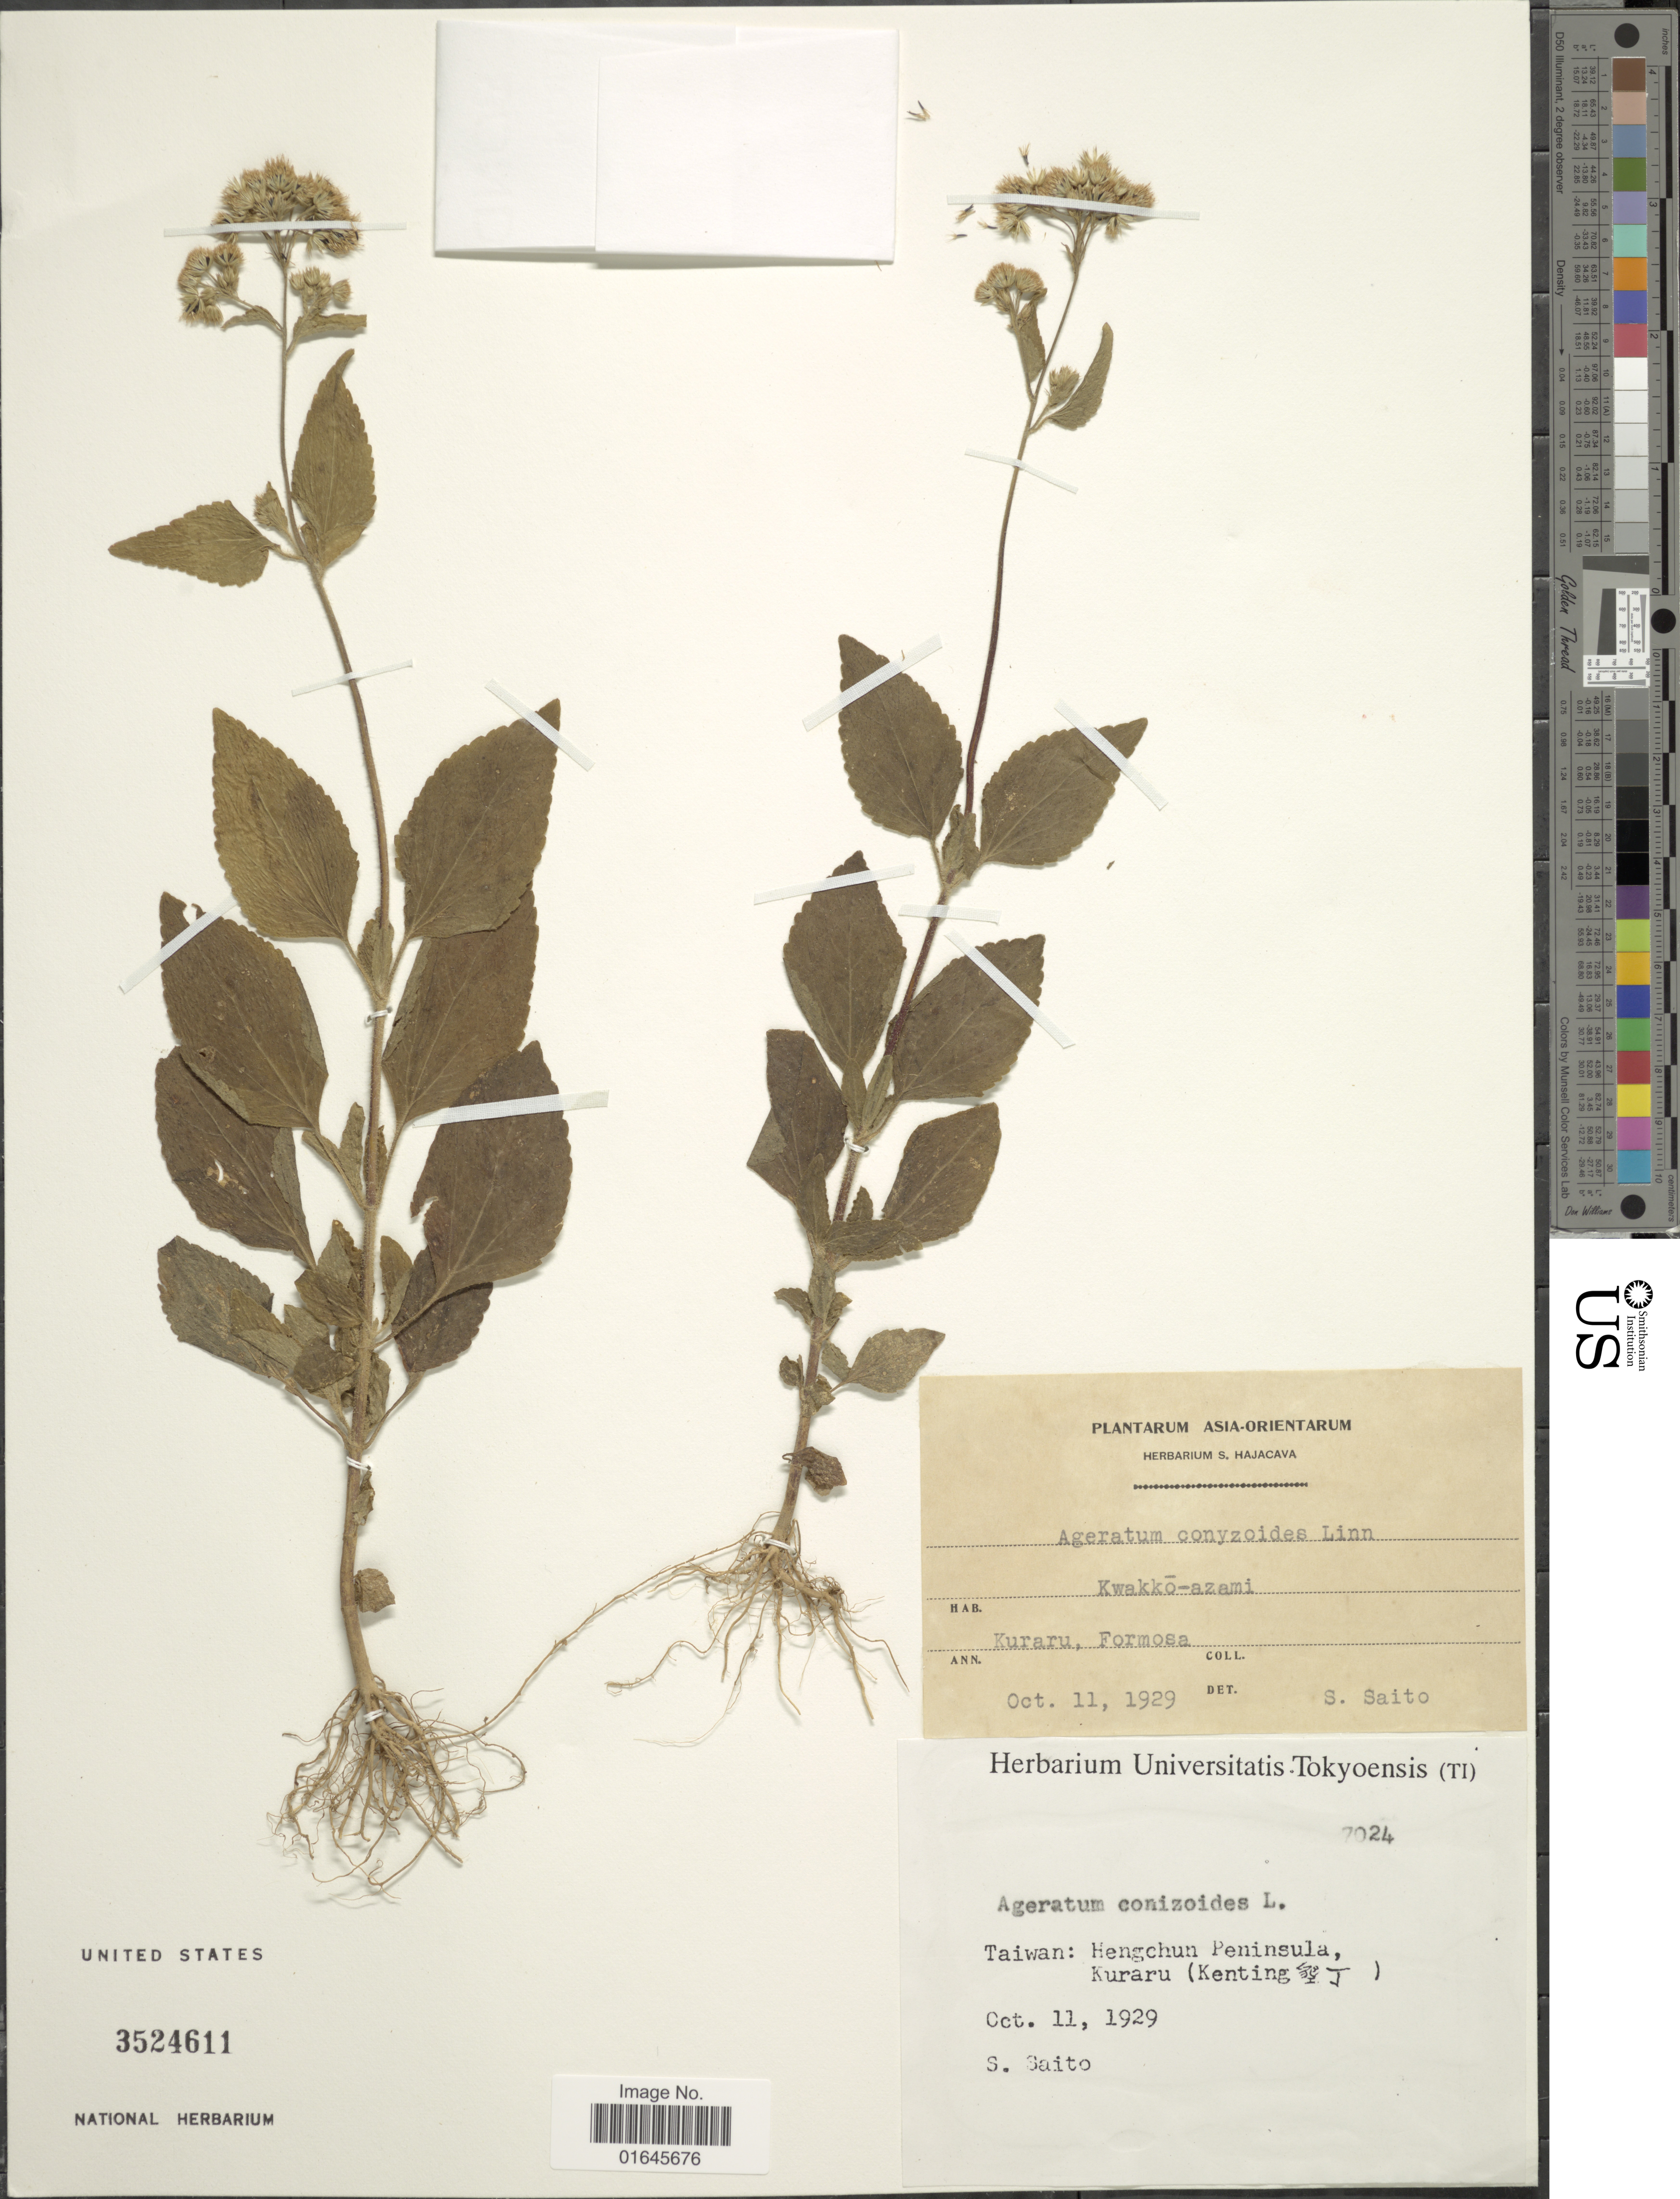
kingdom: Plantae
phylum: Tracheophyta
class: Magnoliopsida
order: Asterales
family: Asteraceae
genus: Ageratum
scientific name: Ageratum conyzoides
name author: L.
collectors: S. Saito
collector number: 7024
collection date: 1929-10-11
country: Taiwan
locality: Hengchun Peninsula, Kuraru (Kenting)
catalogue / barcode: US 3524611